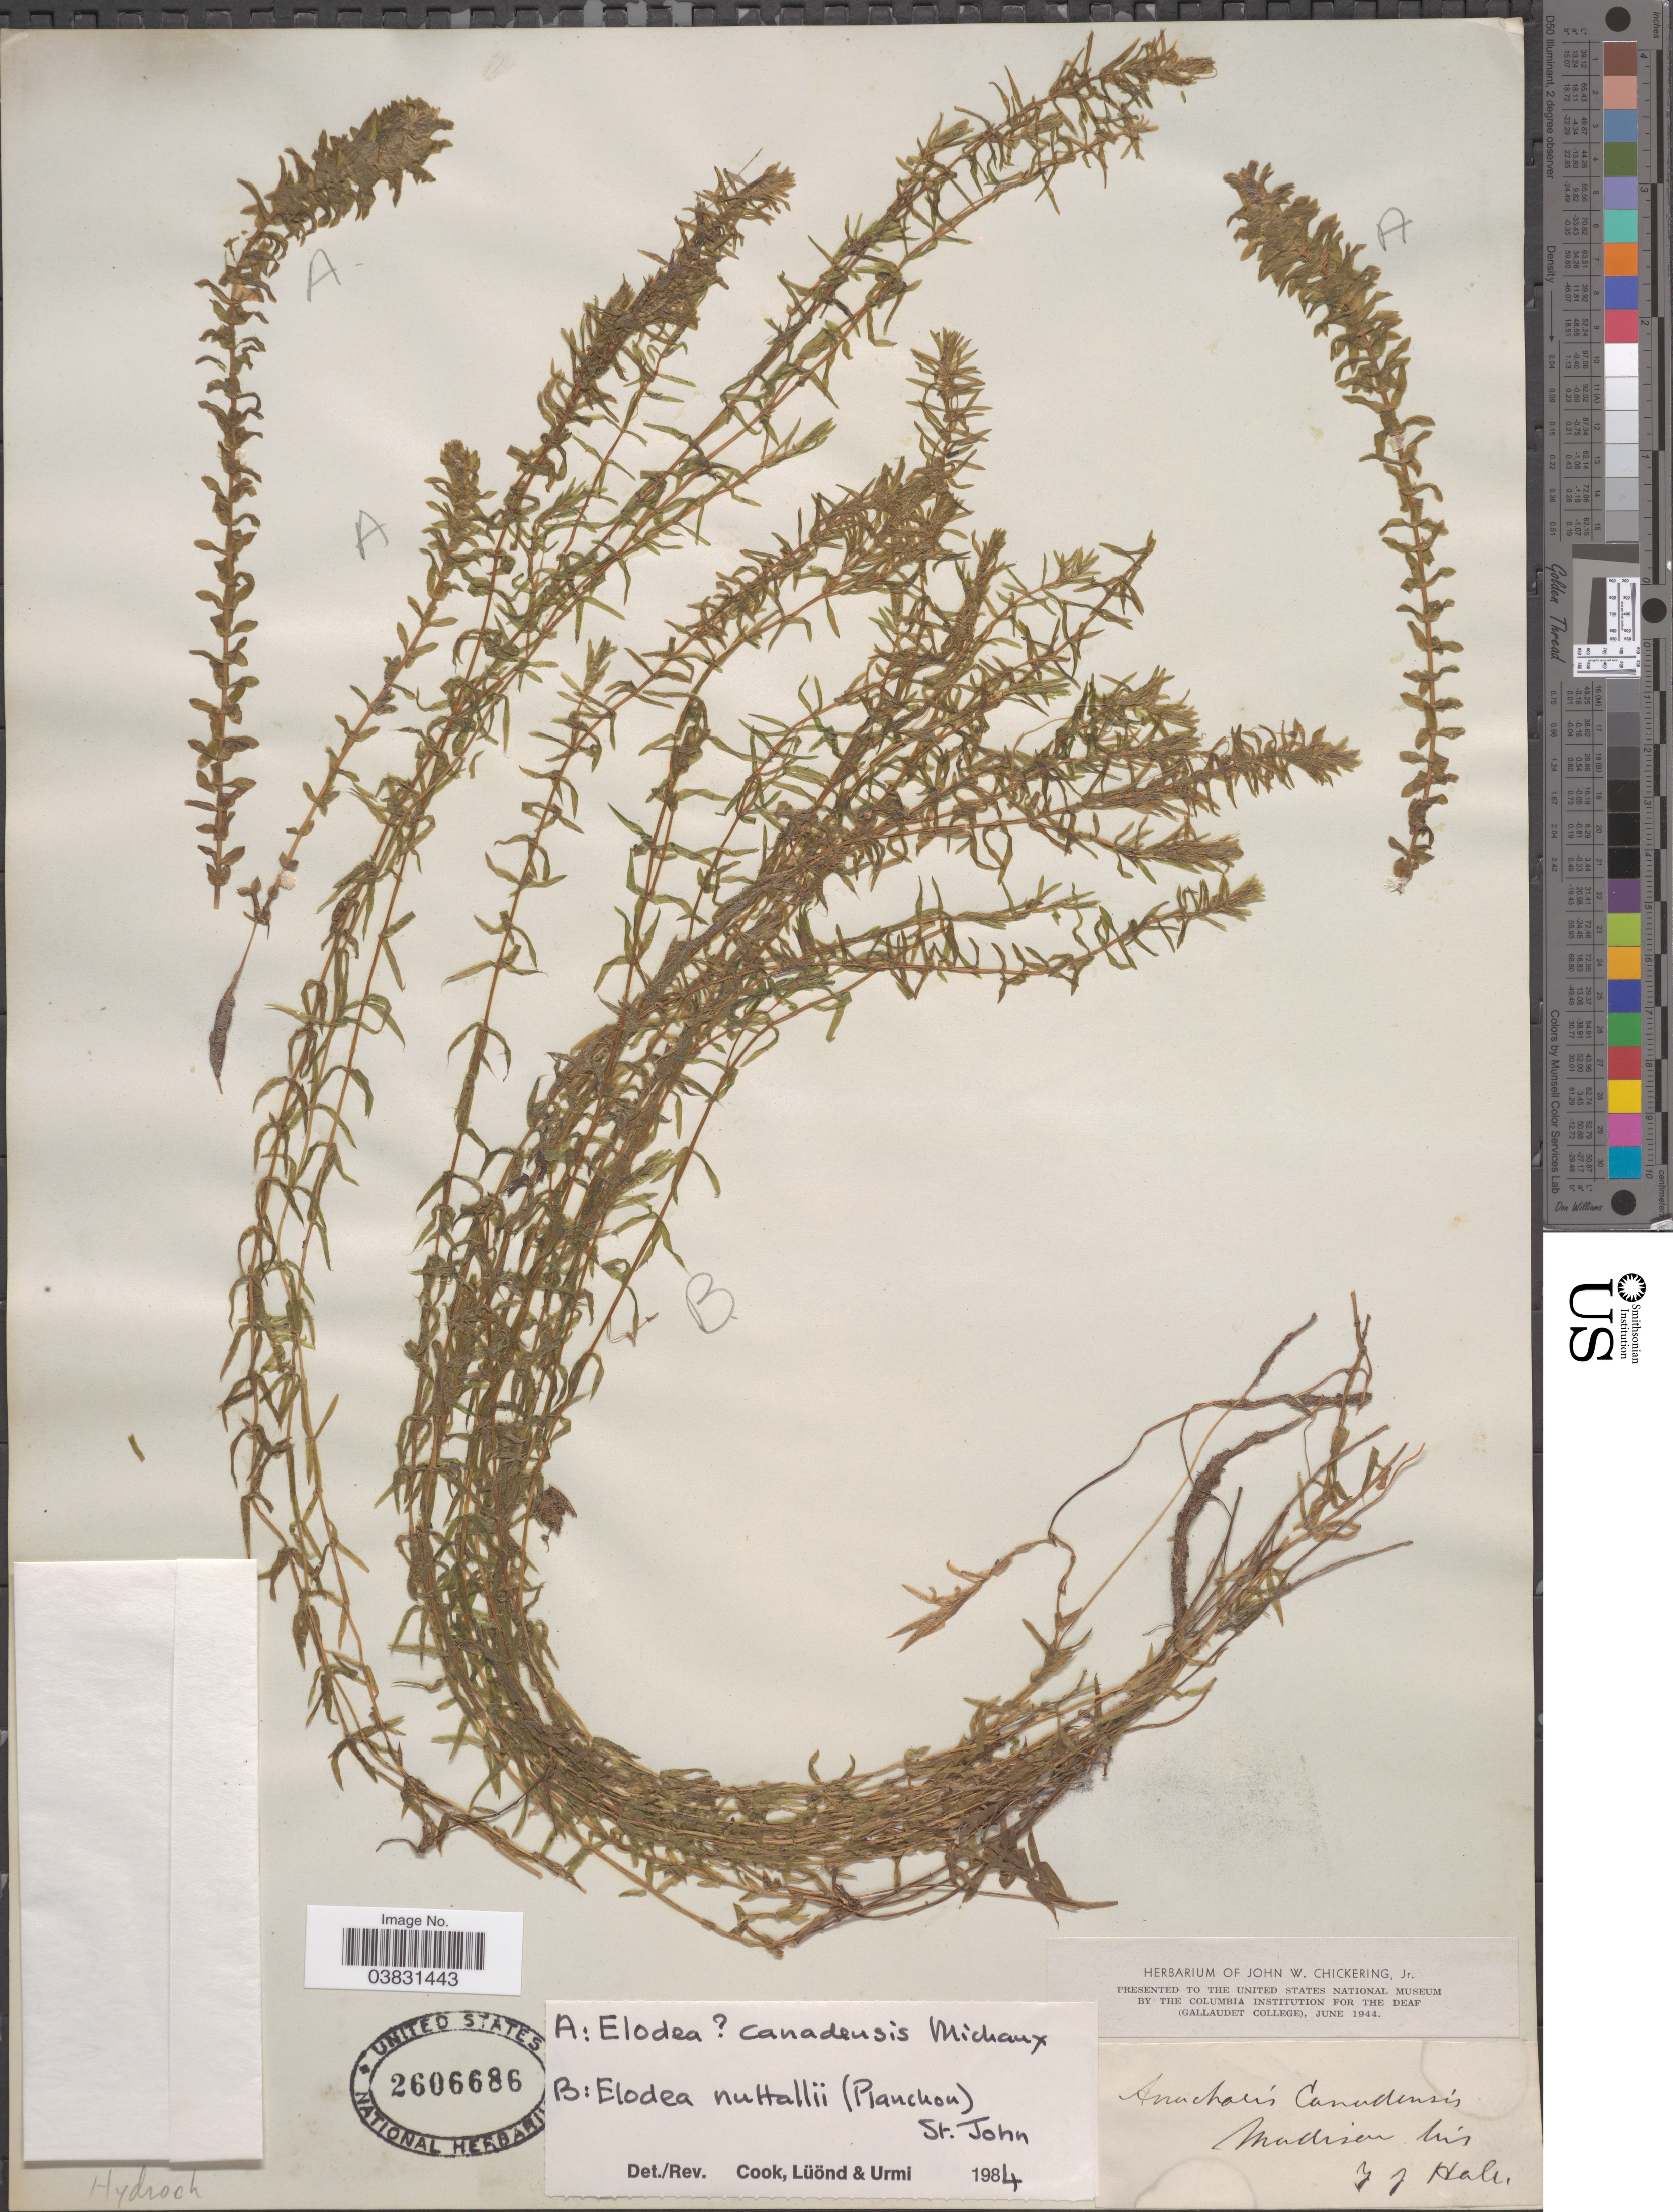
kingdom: Plantae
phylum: Tracheophyta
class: Liliopsida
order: Alismatales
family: Hydrocharitaceae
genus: Elodea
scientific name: Elodea canadensis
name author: Michx.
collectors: T. Hale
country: United States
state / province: Wisconsin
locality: Madison.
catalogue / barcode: US 2606686